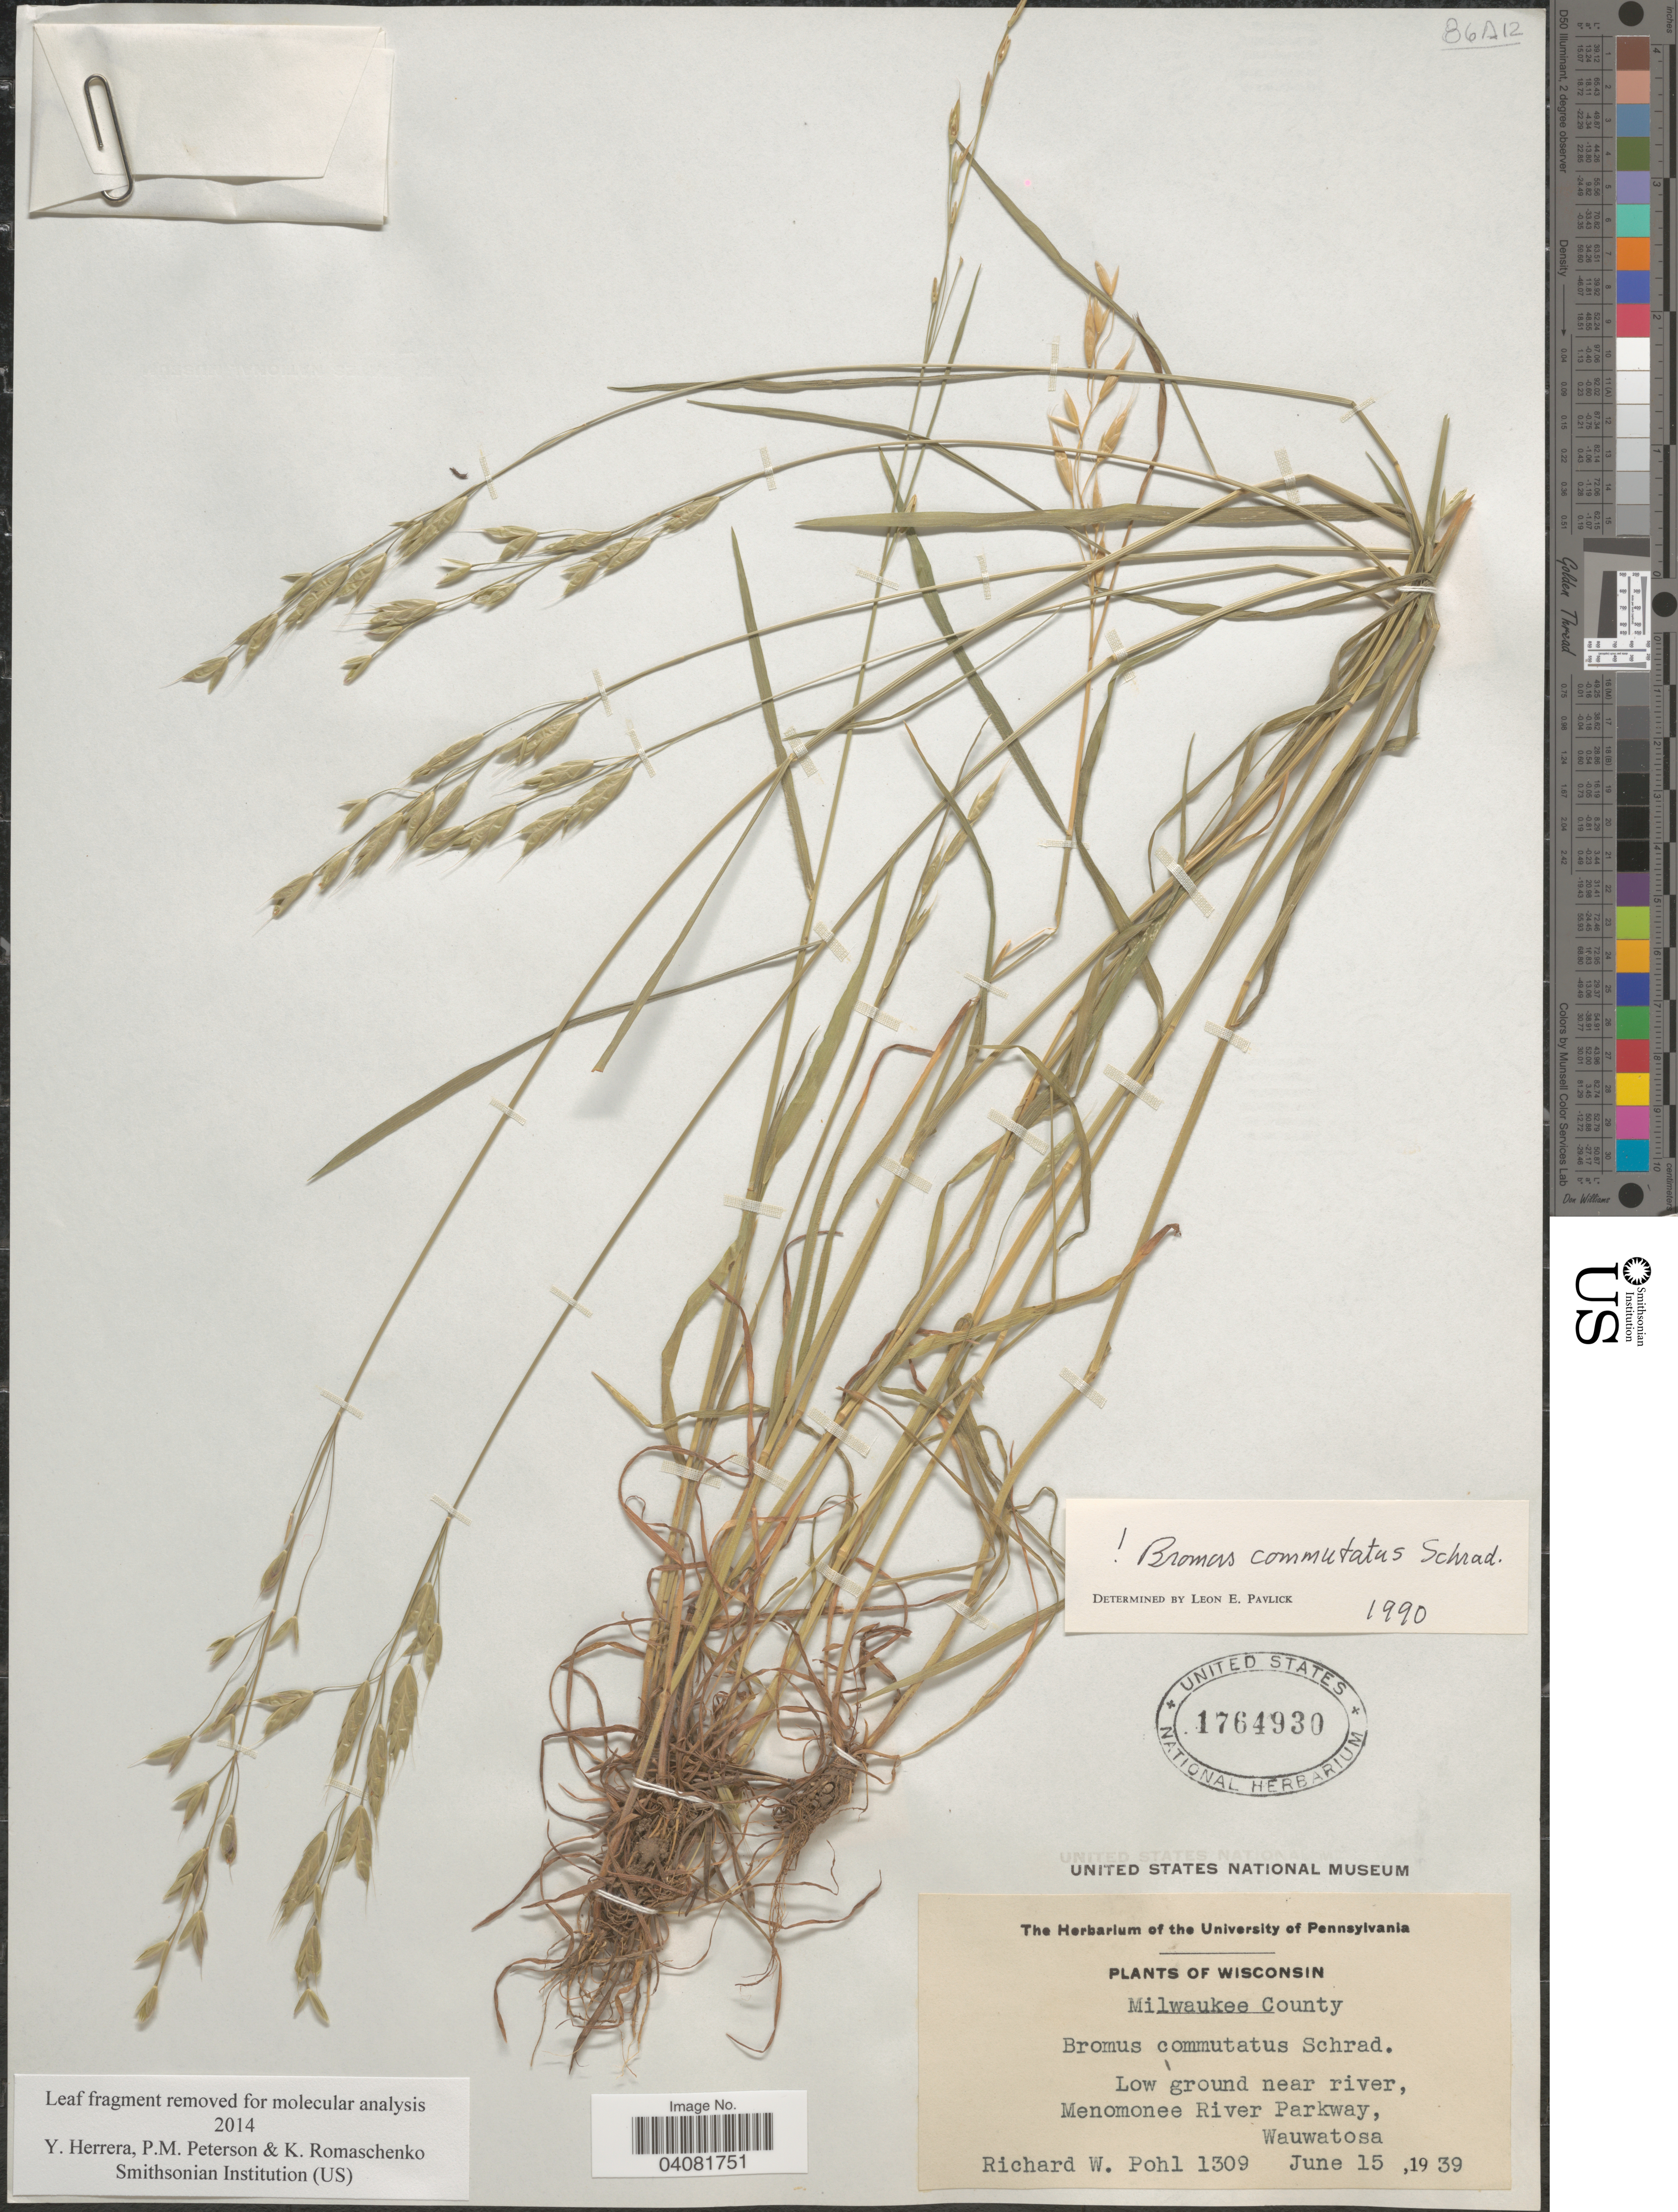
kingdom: Plantae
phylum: Tracheophyta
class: Liliopsida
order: Poales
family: Poaceae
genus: Bromus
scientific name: Bromus commutatus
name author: Schrad.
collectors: R. W. Pohl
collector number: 1309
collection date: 1939-06-15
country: United States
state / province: Wisconsin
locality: Milwaukee County. Low ground near river, Menomonee River Parkway, Wauwatosa.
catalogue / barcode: US 1764930